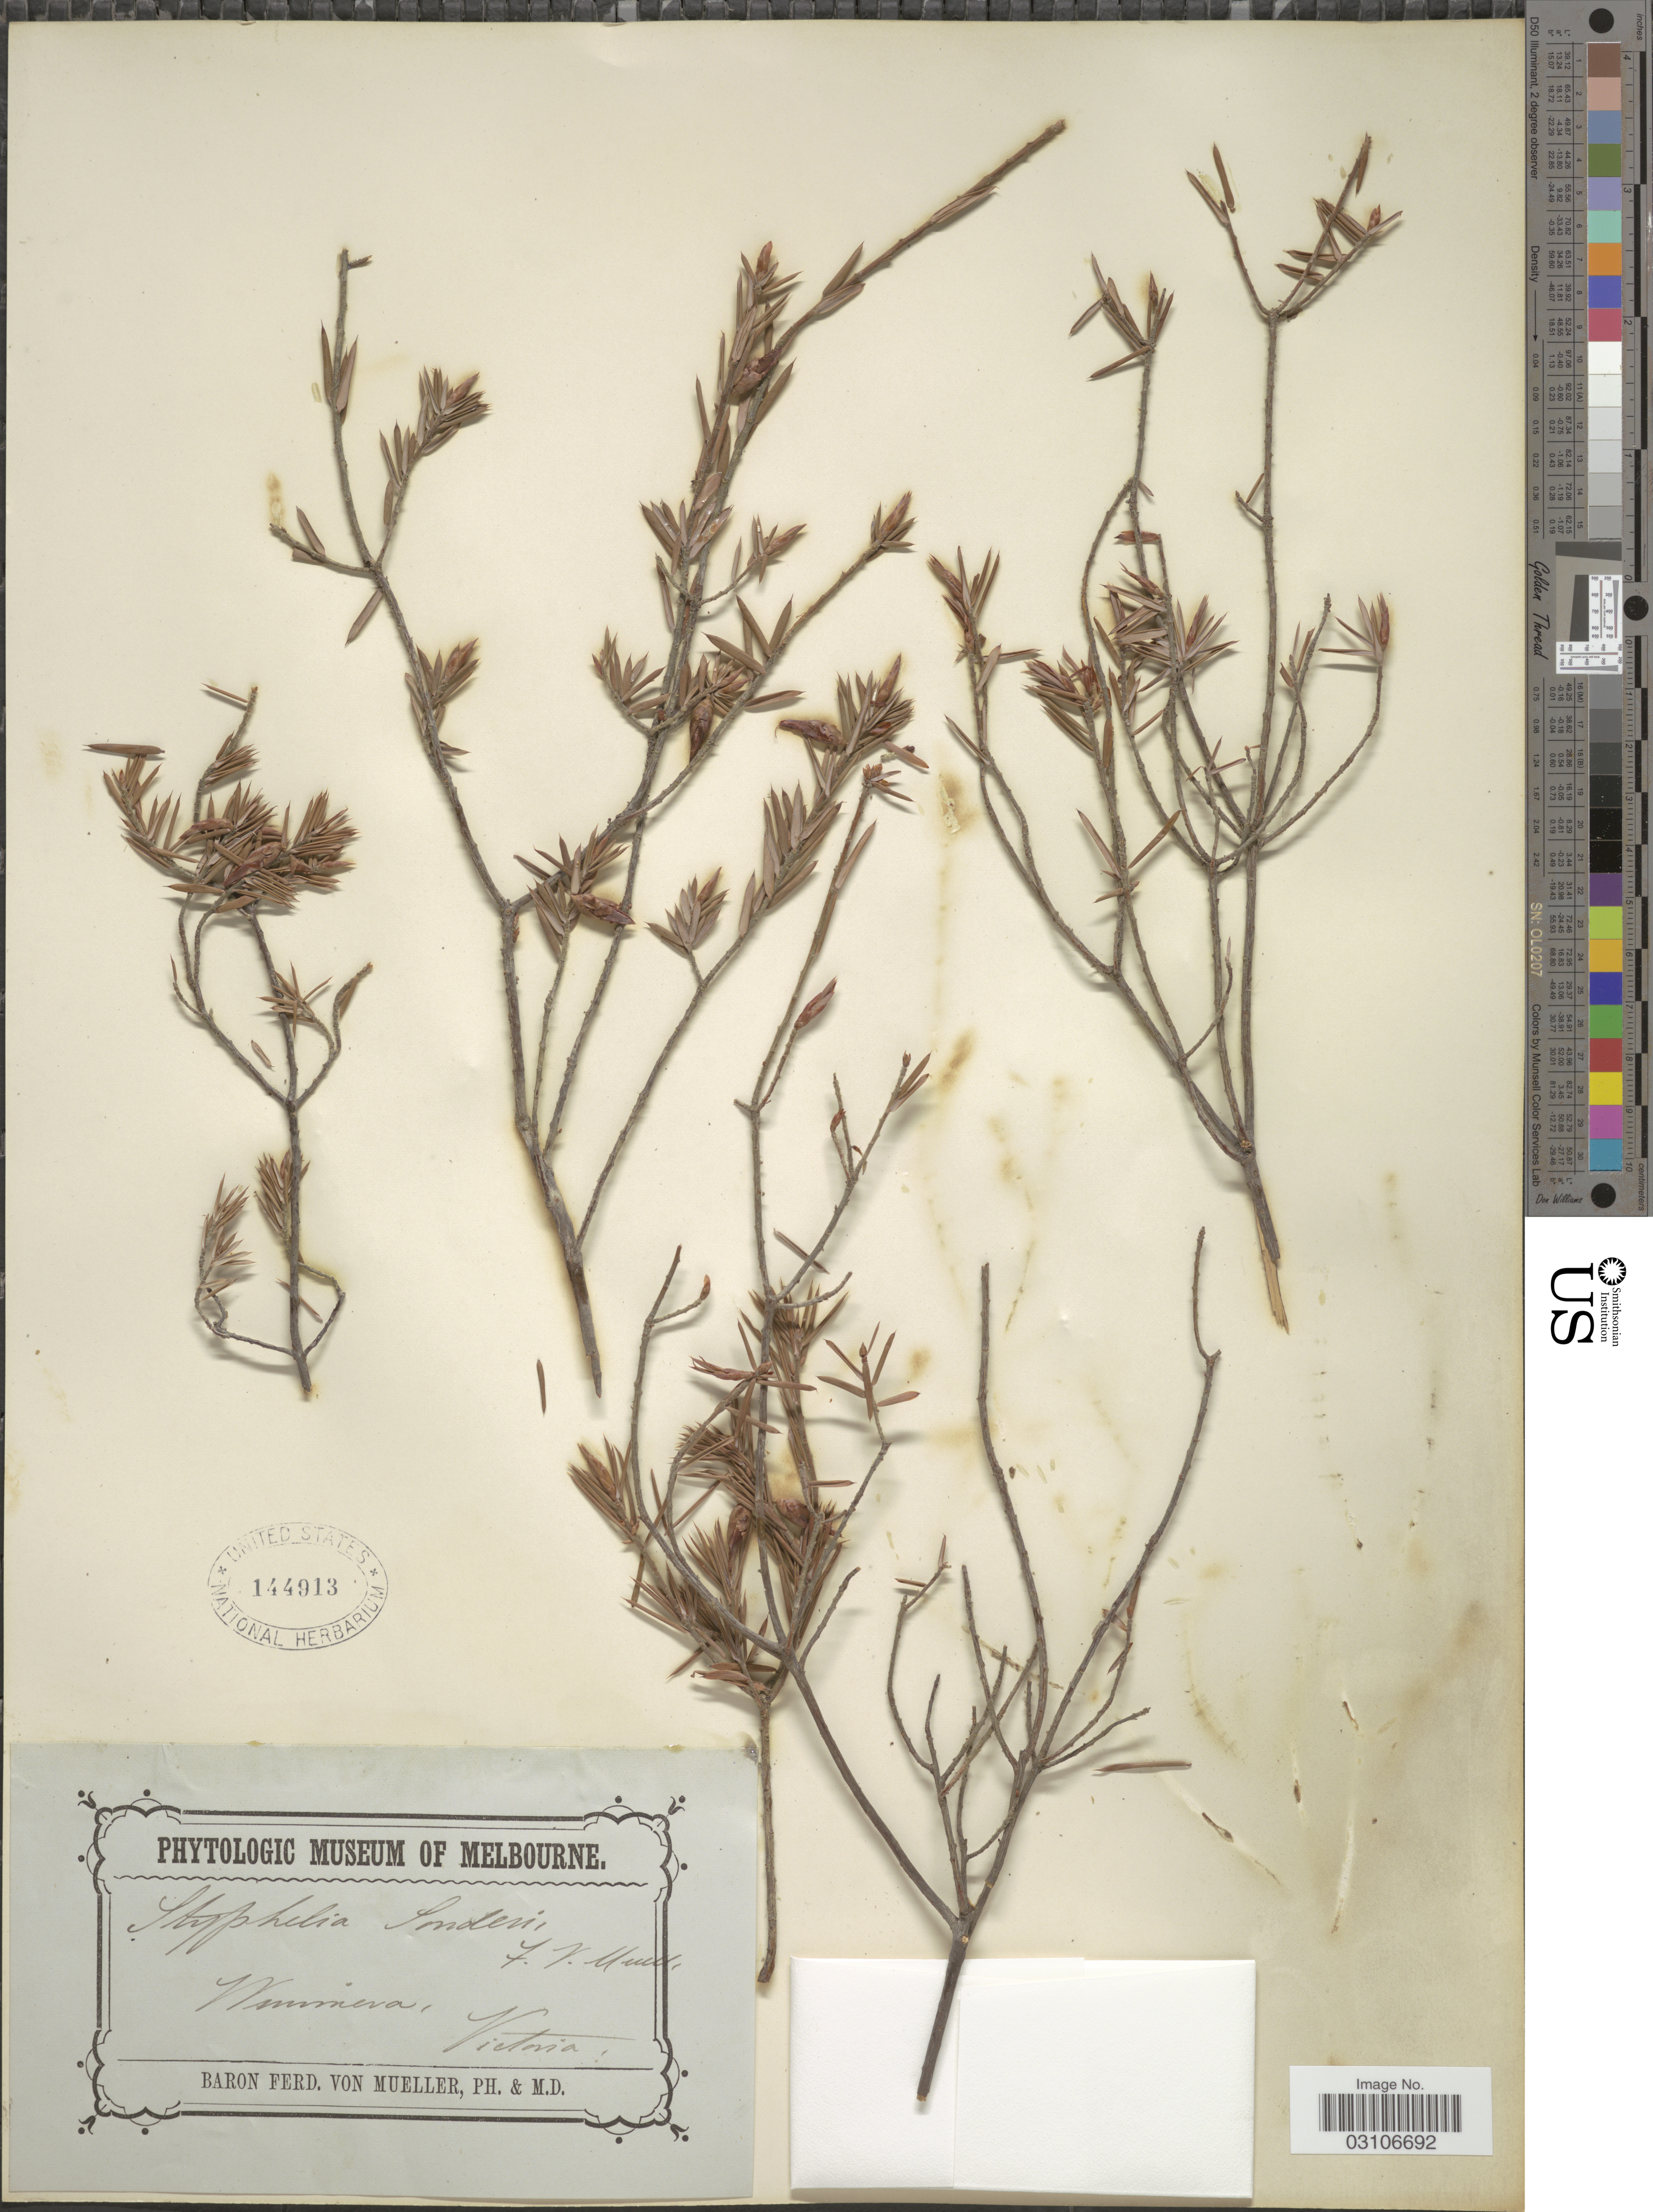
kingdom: Plantae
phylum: Tracheophyta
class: Magnoliopsida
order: Ericales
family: Ericaceae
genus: Astroloma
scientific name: Astroloma conostephioides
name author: F. Muell. ex Benth.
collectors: F. Mueller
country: Australia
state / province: Victoria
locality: Wimmera, Victoria.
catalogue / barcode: US 144913